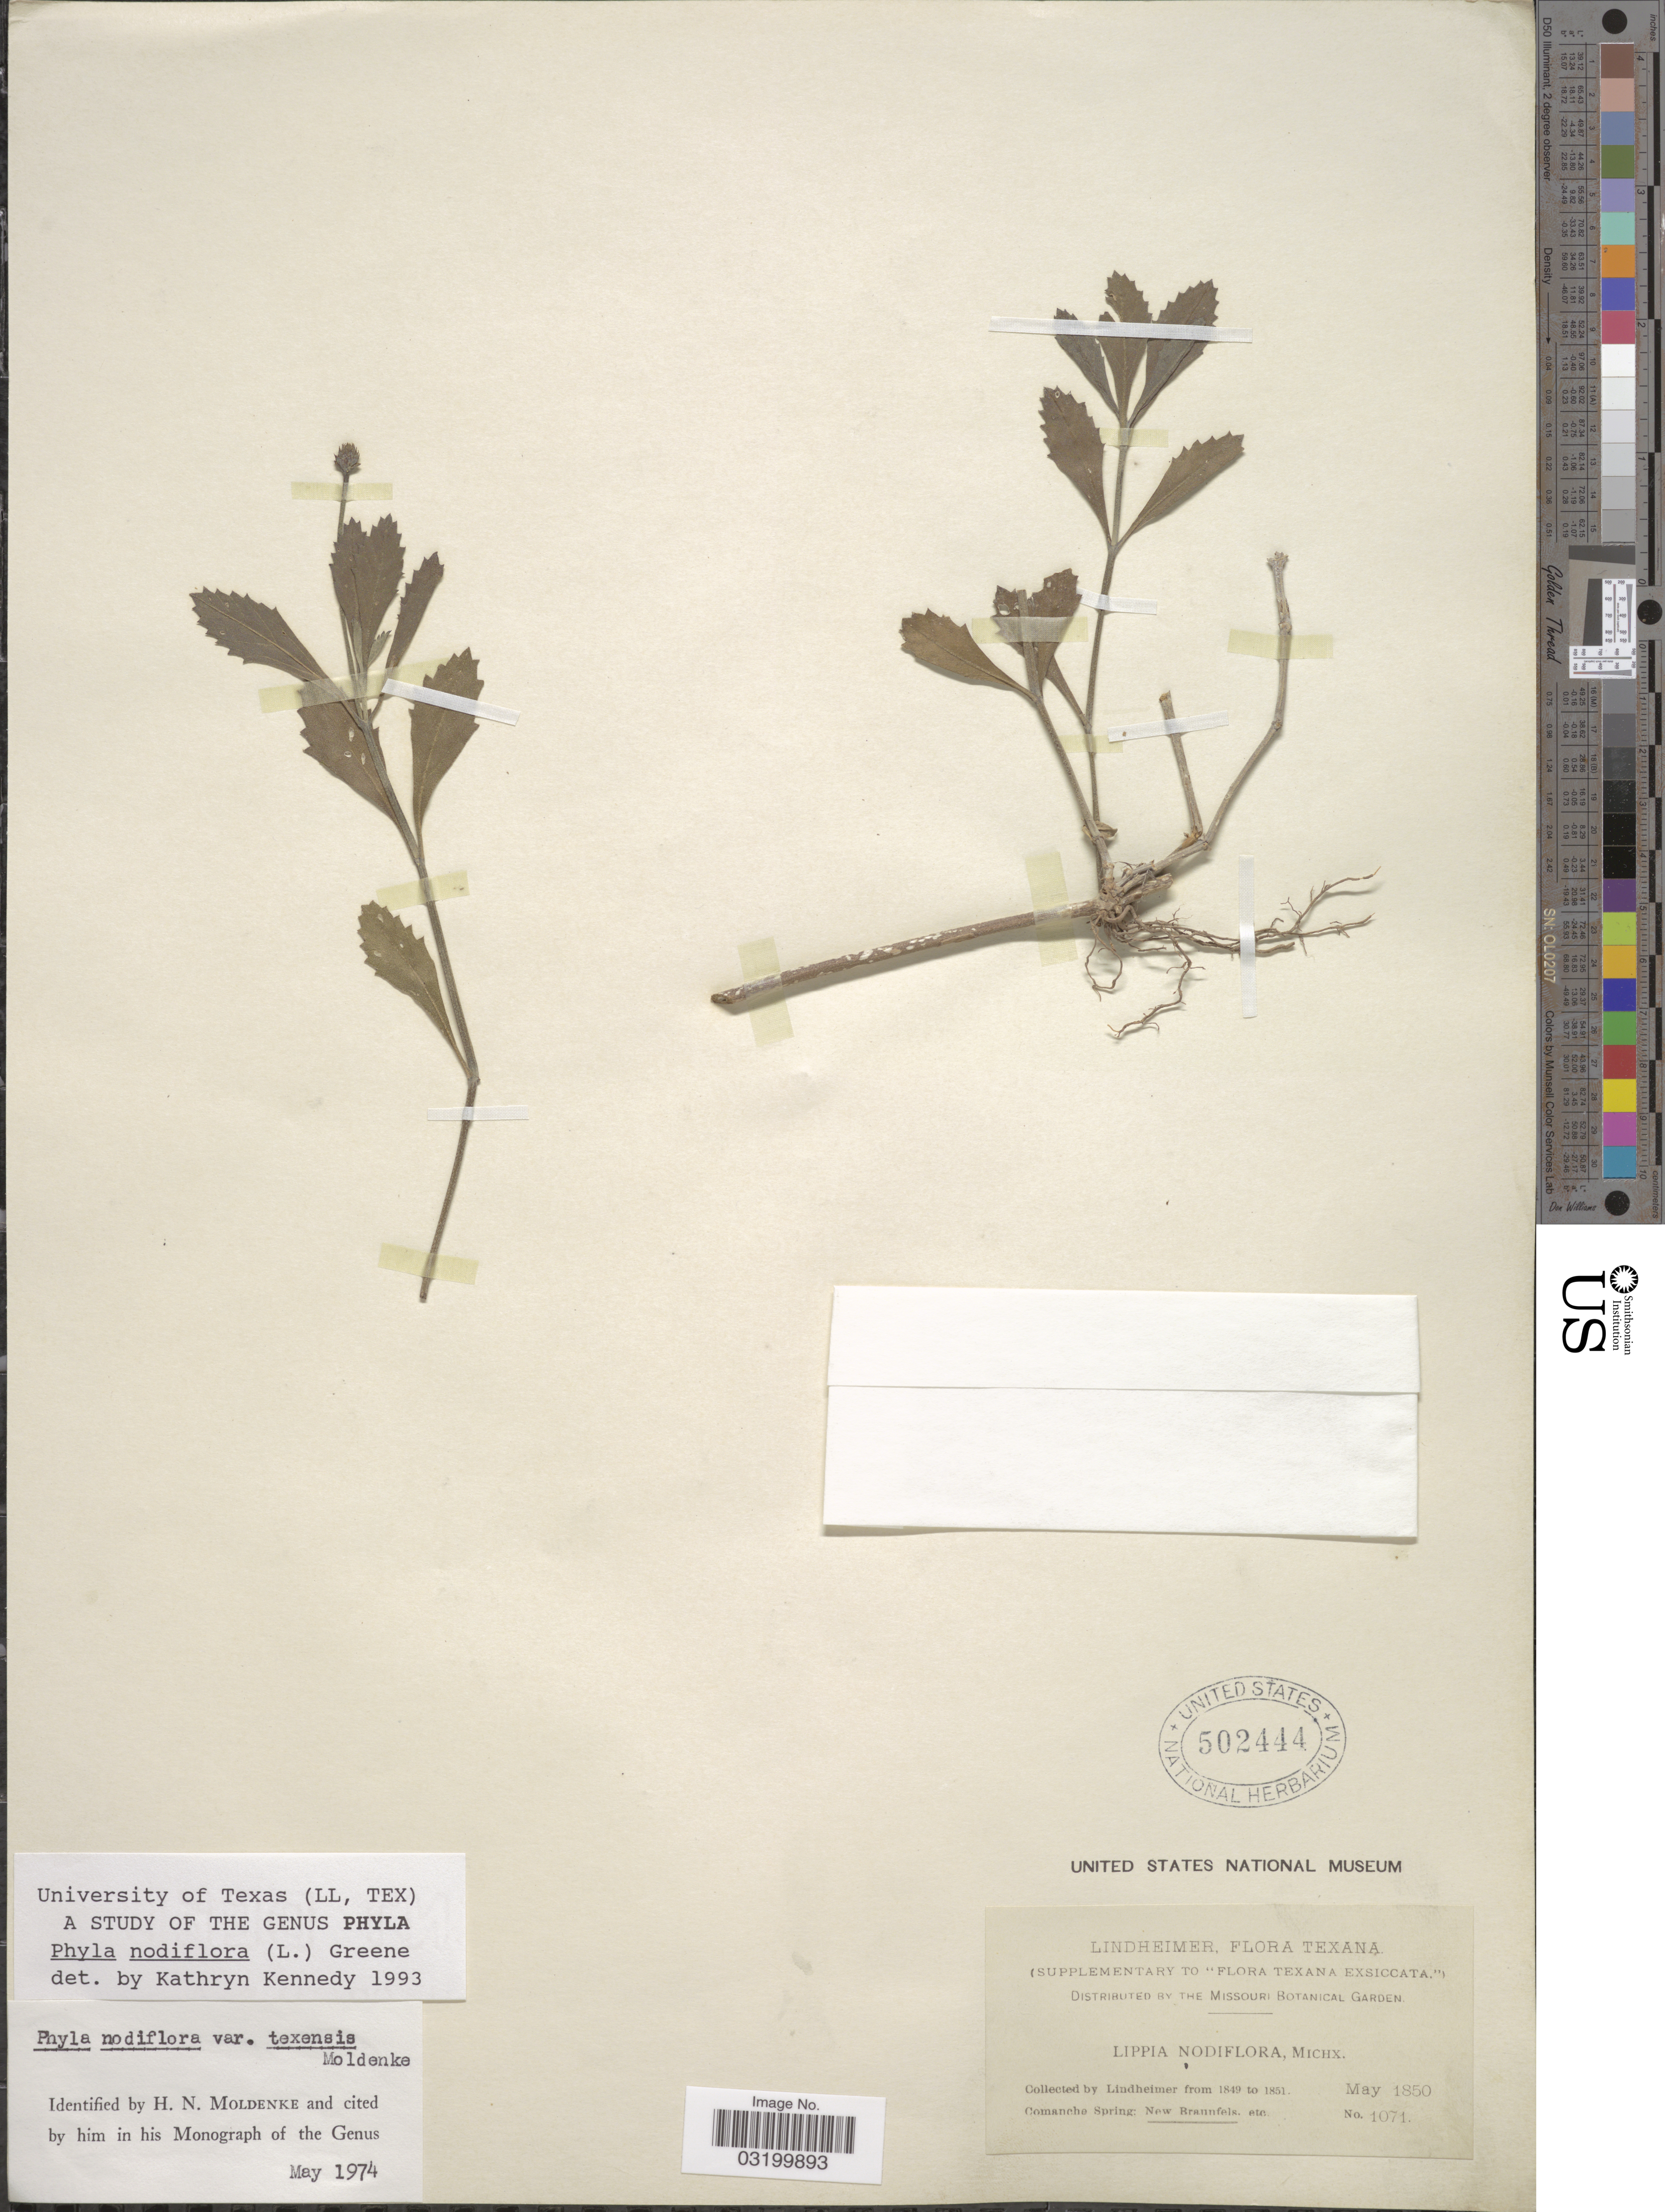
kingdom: Plantae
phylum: Tracheophyta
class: Magnoliopsida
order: Lamiales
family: Verbenaceae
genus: Phyla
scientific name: Phyla nodiflora var. nodiflora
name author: (L.) Greene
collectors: -. Lindheimer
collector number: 1071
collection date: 1850-05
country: United States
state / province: Texas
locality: Texana. Comanche Spring: New Braunfels, etc.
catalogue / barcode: US 502444